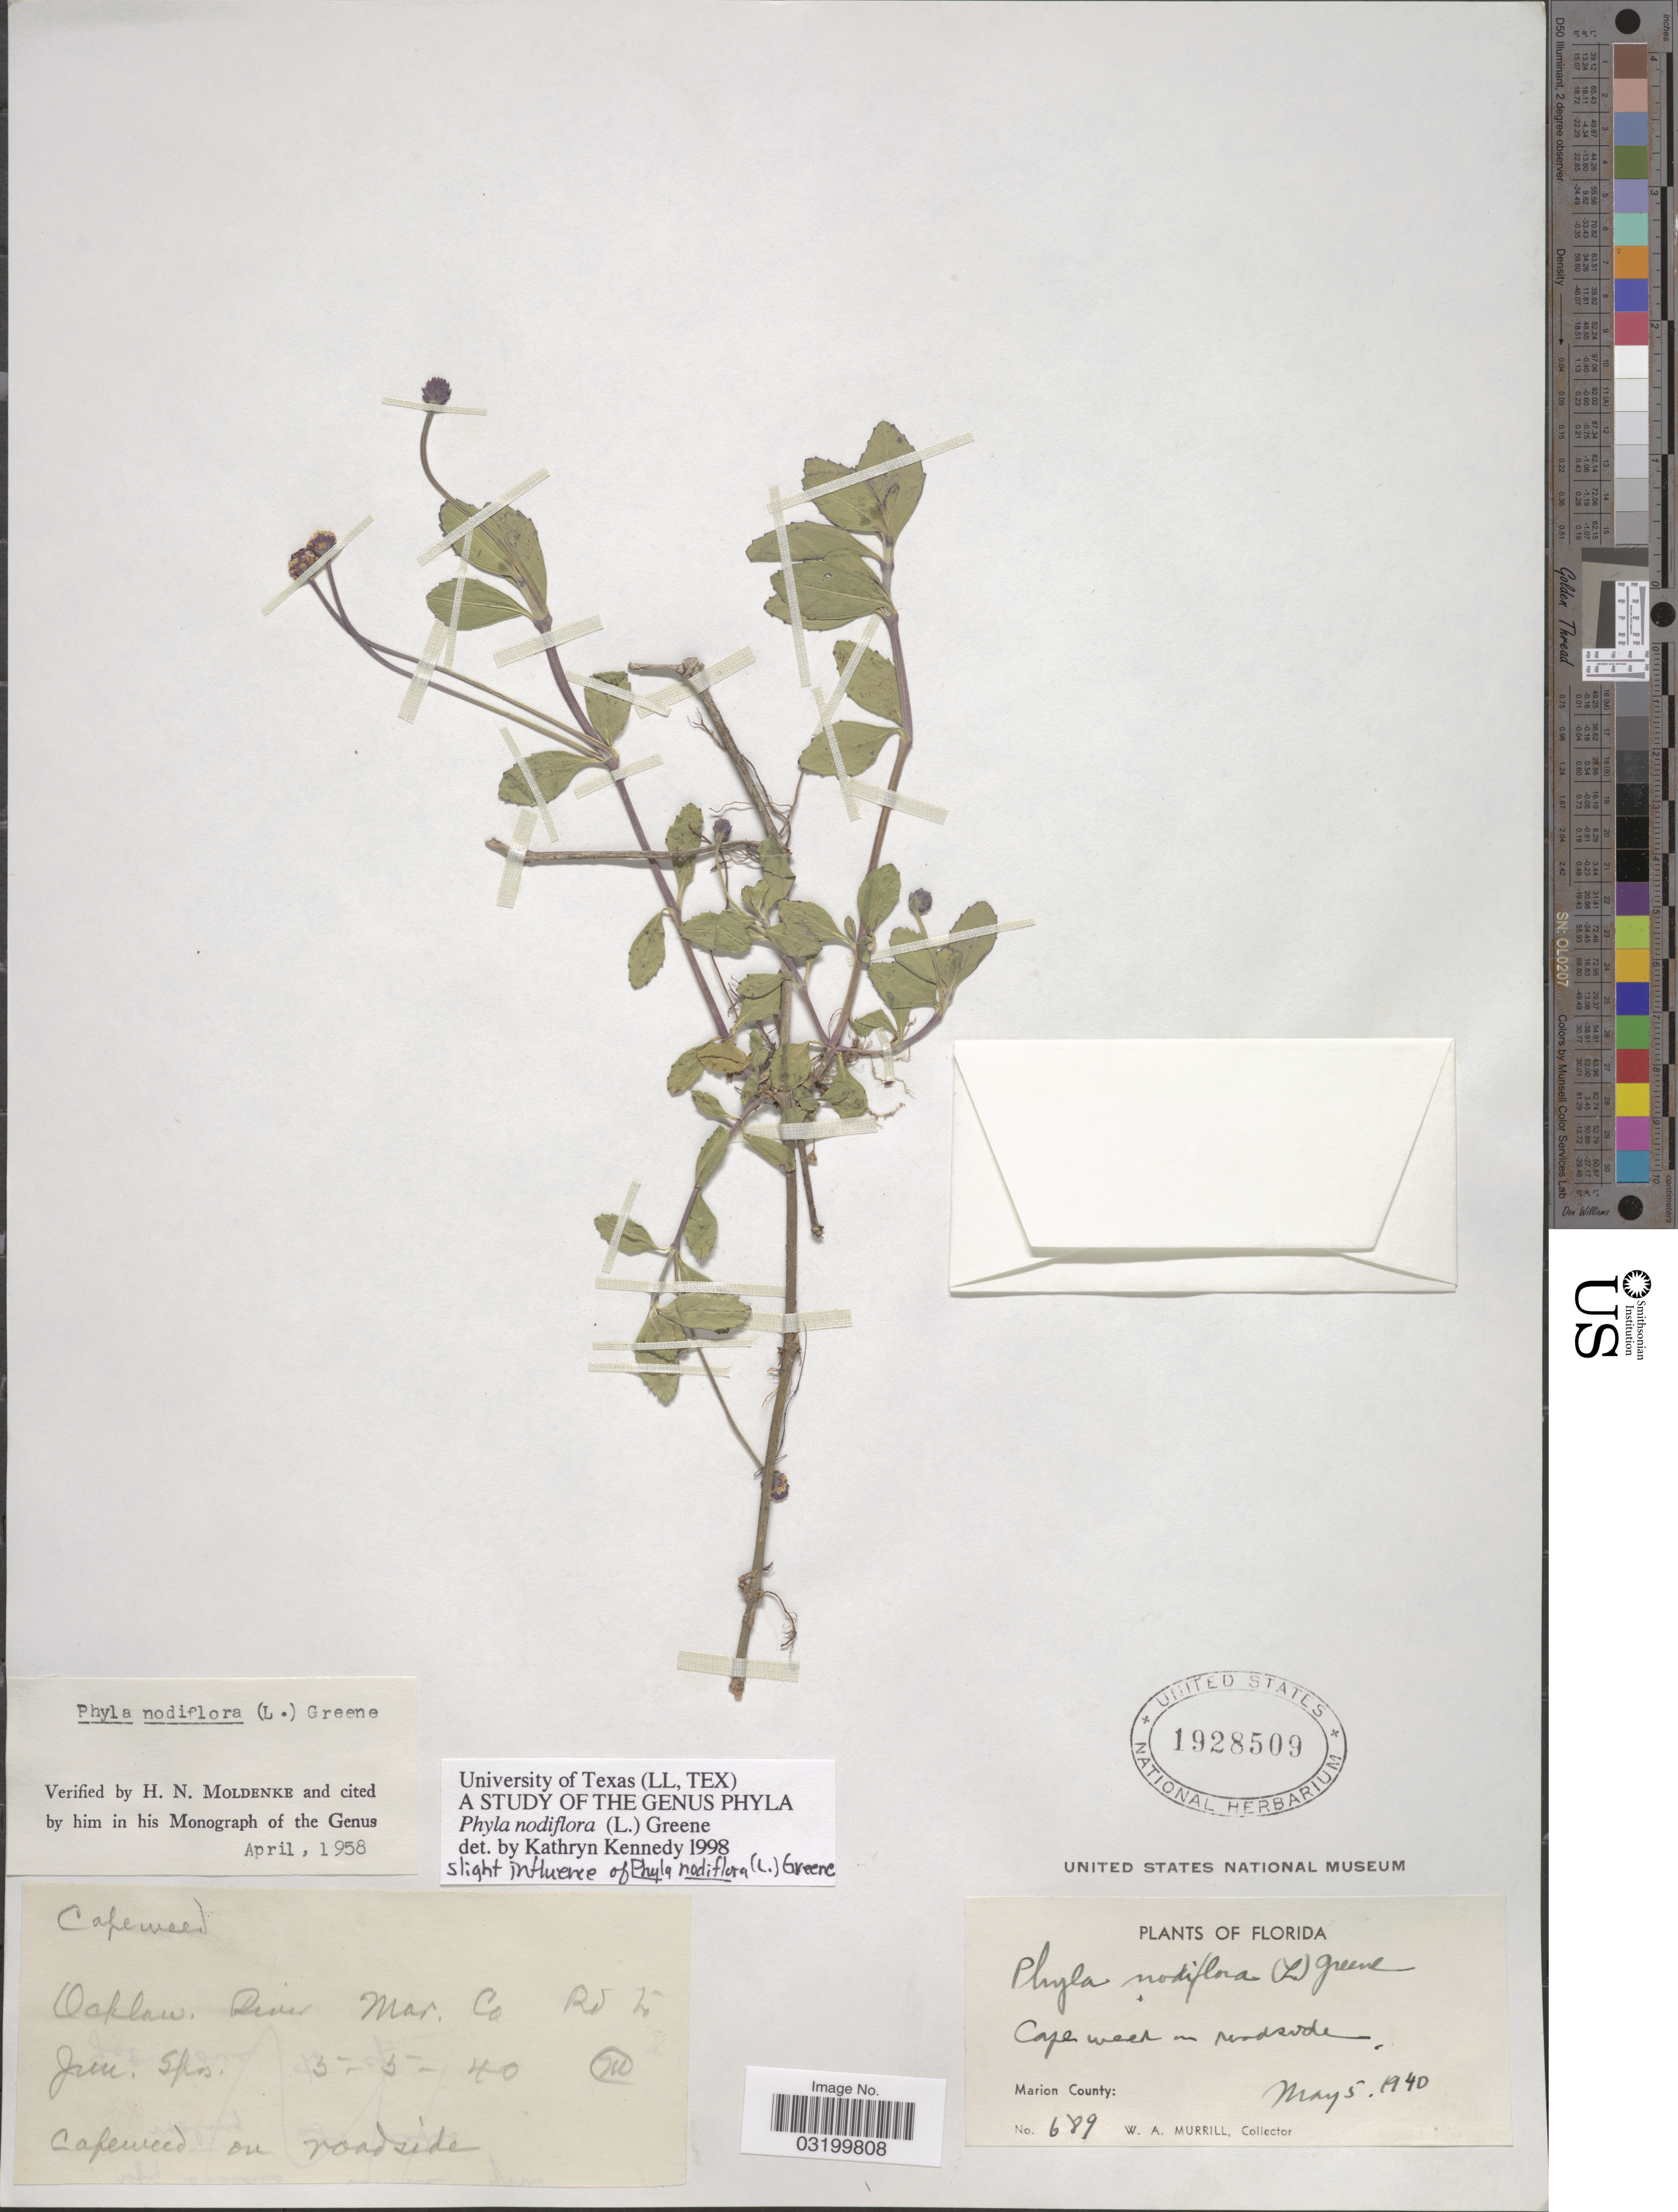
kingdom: Plantae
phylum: Tracheophyta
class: Magnoliopsida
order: Lamiales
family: Verbenaceae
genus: Phyla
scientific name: Phyla nodiflora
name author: (L.) Greene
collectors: W. A. Murrill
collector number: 689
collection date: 1940-05-05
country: United States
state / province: Florida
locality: Ocklaw. River Mar. Co. Rd. to Jun. Spr.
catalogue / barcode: US 1928509